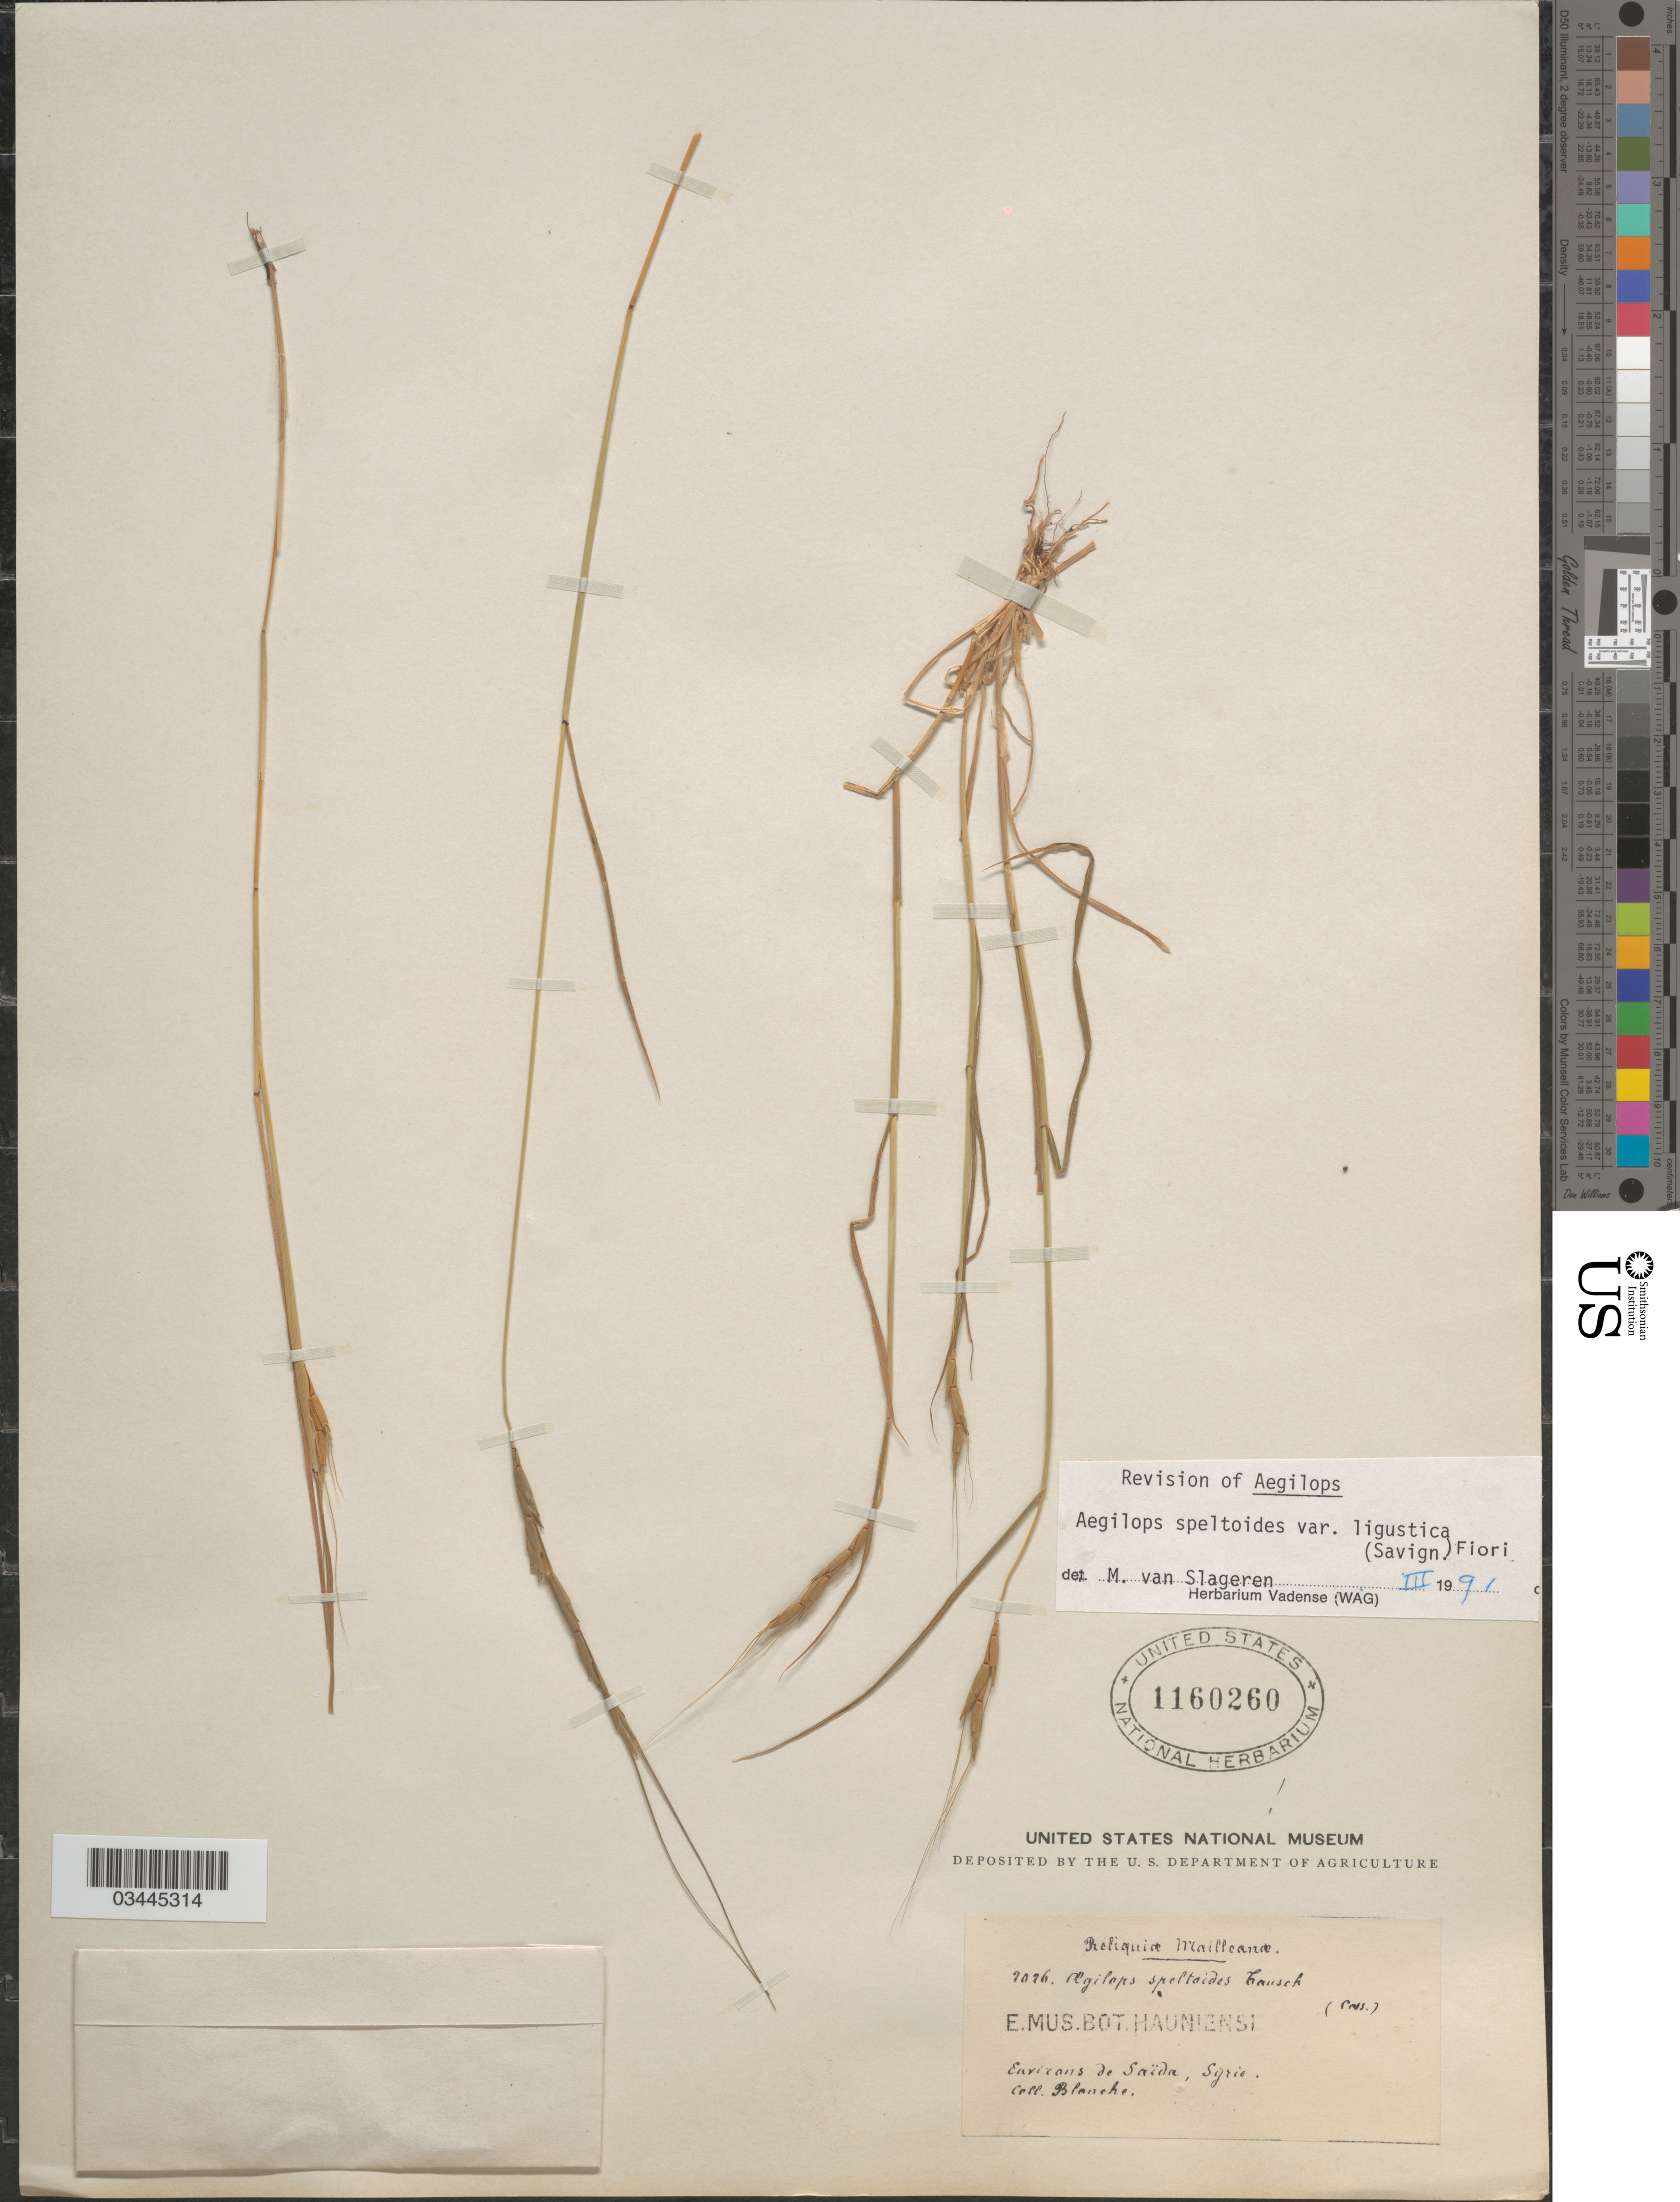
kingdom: Plantae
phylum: Tracheophyta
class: Liliopsida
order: Poales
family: Poaceae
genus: Aegilops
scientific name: Aegilops speltoides var. ligustica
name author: (Savign.) Fiori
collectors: -. Blanche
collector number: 2026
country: Syria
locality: Environs de Saïda.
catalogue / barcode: US 1160260